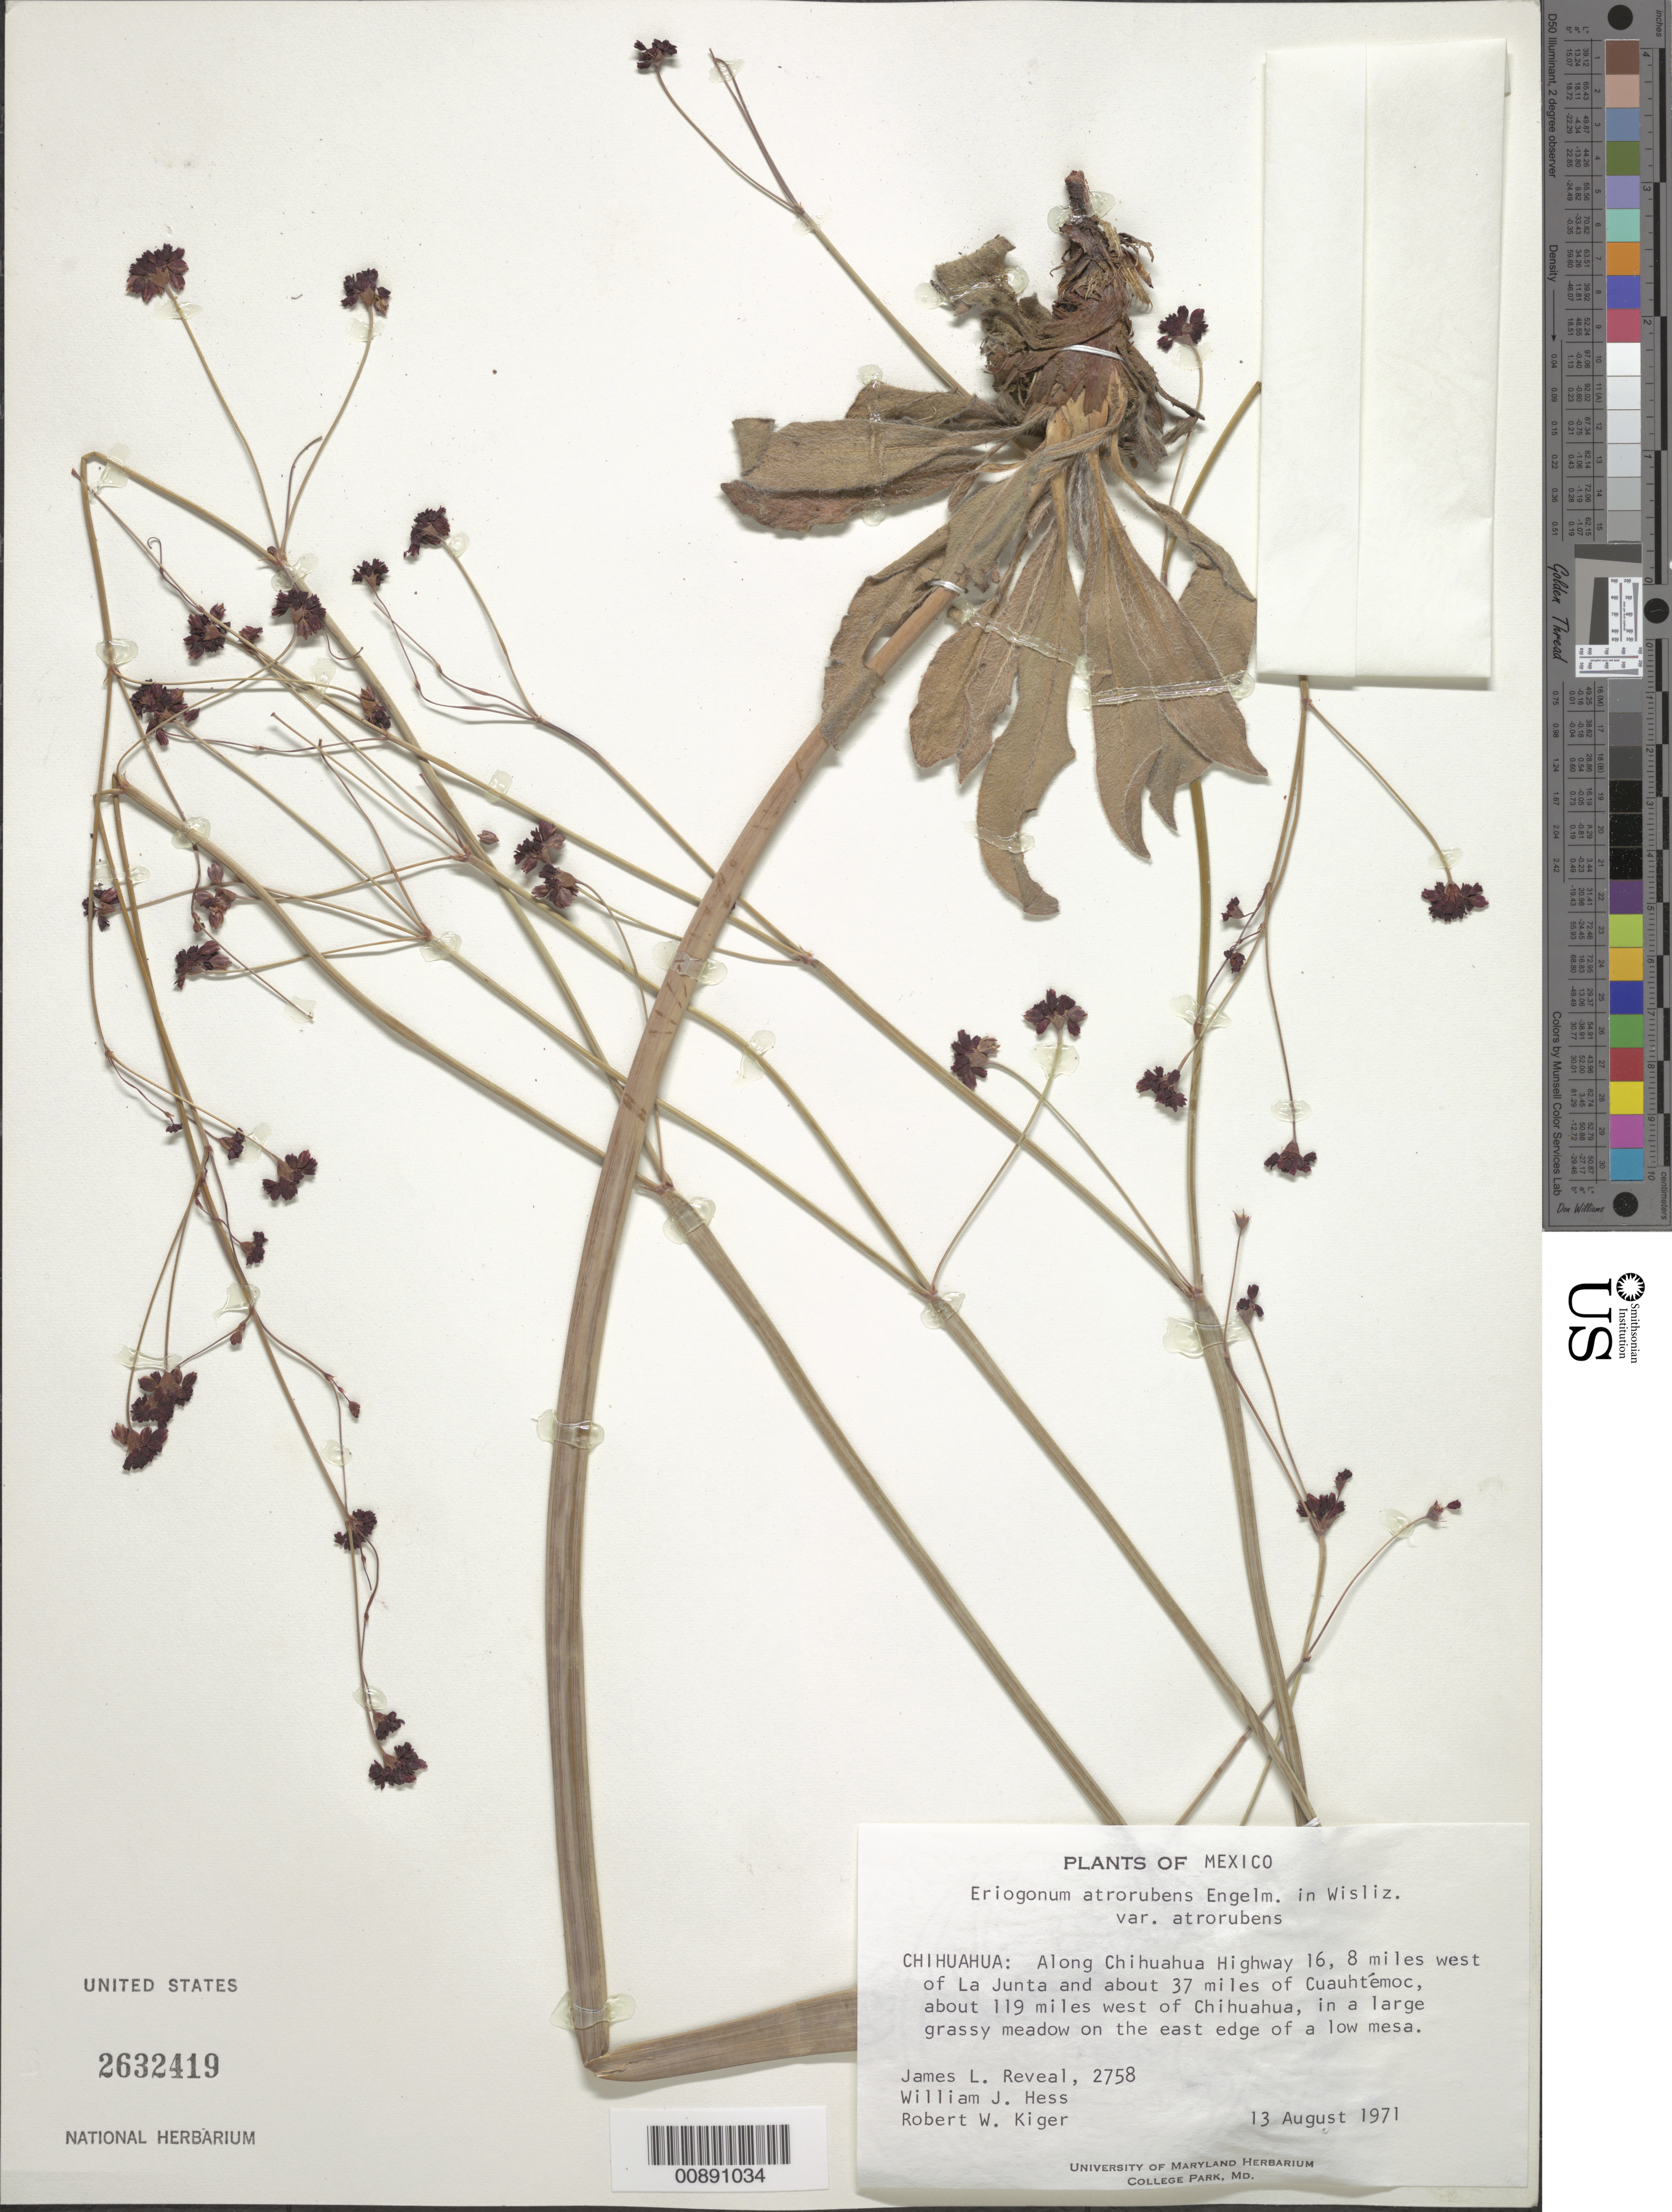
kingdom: Plantae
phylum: Tracheophyta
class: Magnoliopsida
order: Caryophyllales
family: Polygonaceae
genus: Eriogonum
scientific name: Eriogonum atrorubens var. atrorubens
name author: Engelm.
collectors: J. L. Reveal, W. Hess & R. Kiger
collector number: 2758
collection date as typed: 13 Aug 1971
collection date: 1971-08-13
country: Mexico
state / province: Chihuahua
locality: Along Chihuahua Highway 16, 8 miles W of La Junta and about 37 miles of Cuauhtémoc, about 119 miles west of Chihuahua.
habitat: In a large grassy meadow on the east edge of a low mesa.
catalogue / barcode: US 2632419